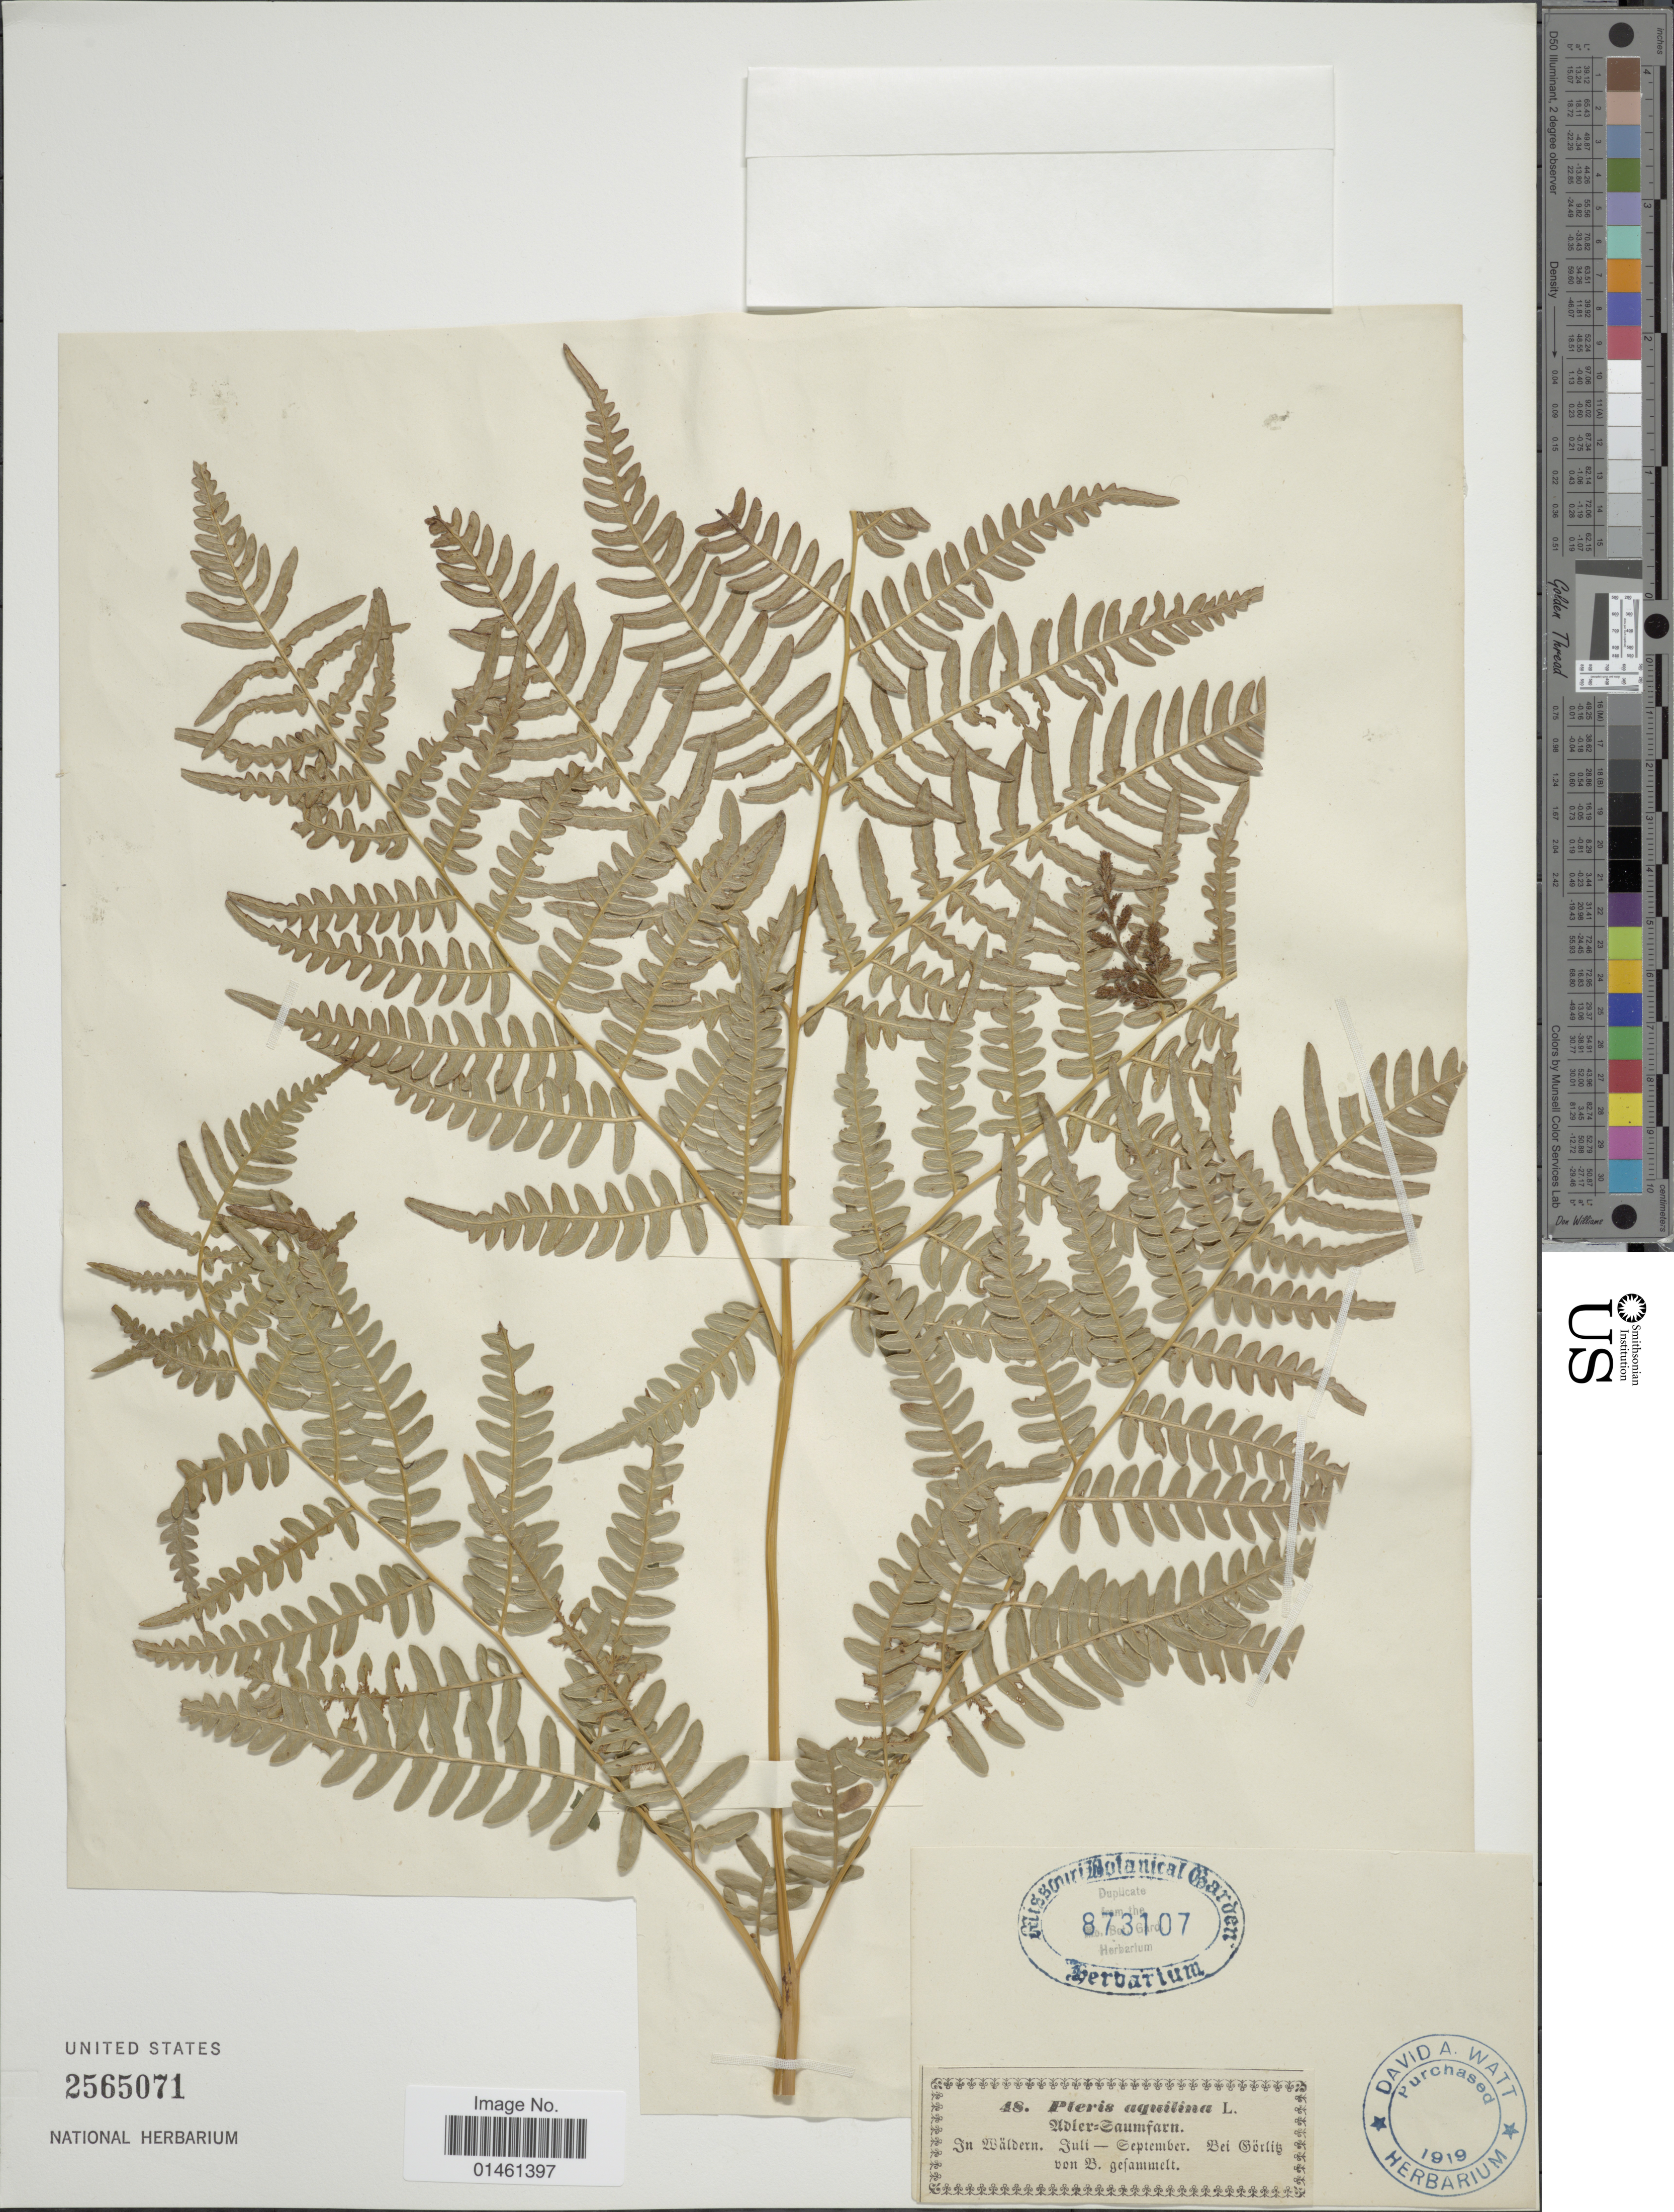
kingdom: Plantae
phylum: Tracheophyta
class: Polypodiopsida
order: Polypodiales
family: Dennstaedtiaceae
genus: Pteridium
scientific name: Pteridium aquilinum var. typicum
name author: R.M. Tryon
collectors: Ubier-Zaumfarn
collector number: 48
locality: In waldern bei Oorlis vo B. [interpreted]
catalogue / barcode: US 2565071